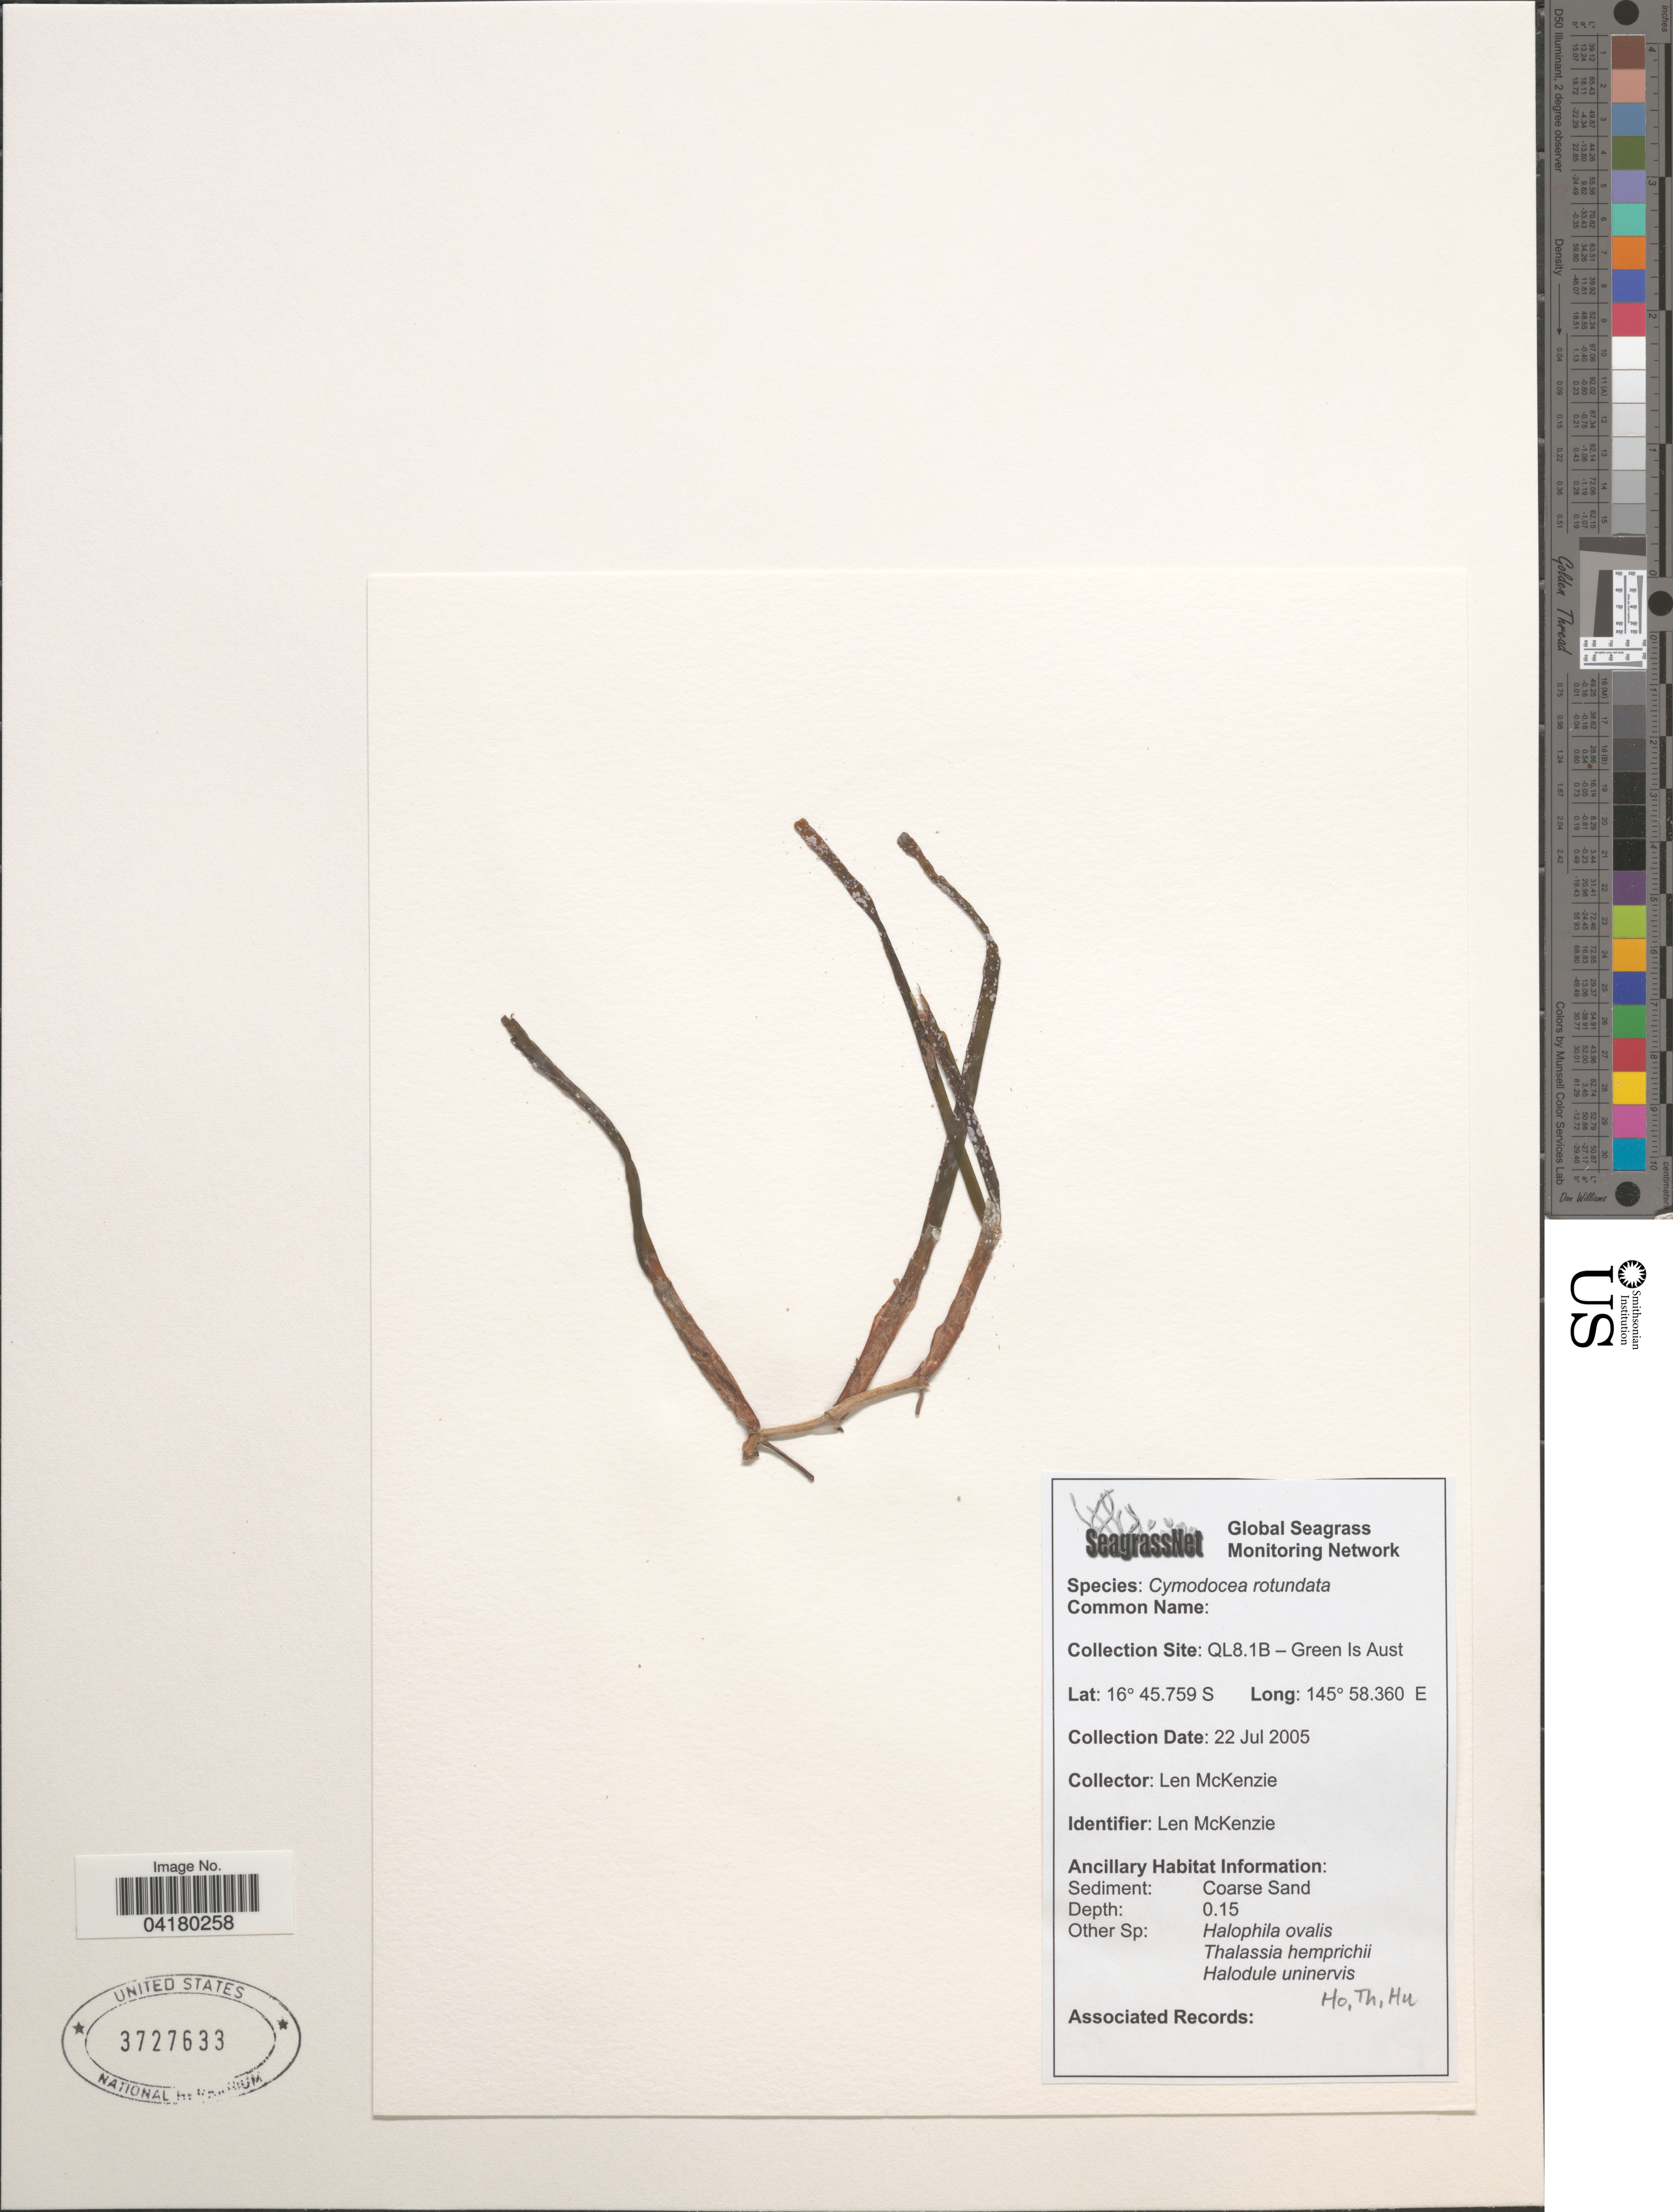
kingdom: Plantae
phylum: Tracheophyta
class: Liliopsida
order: Alismatales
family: Cymodoceaceae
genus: Cymodocea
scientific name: Cymodocea rotundata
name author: Asch. & Schweinf.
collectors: L. McKenzie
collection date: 2005-07-22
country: Australia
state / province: Queensland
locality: QL8.1B - Green Is.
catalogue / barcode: US 3727633